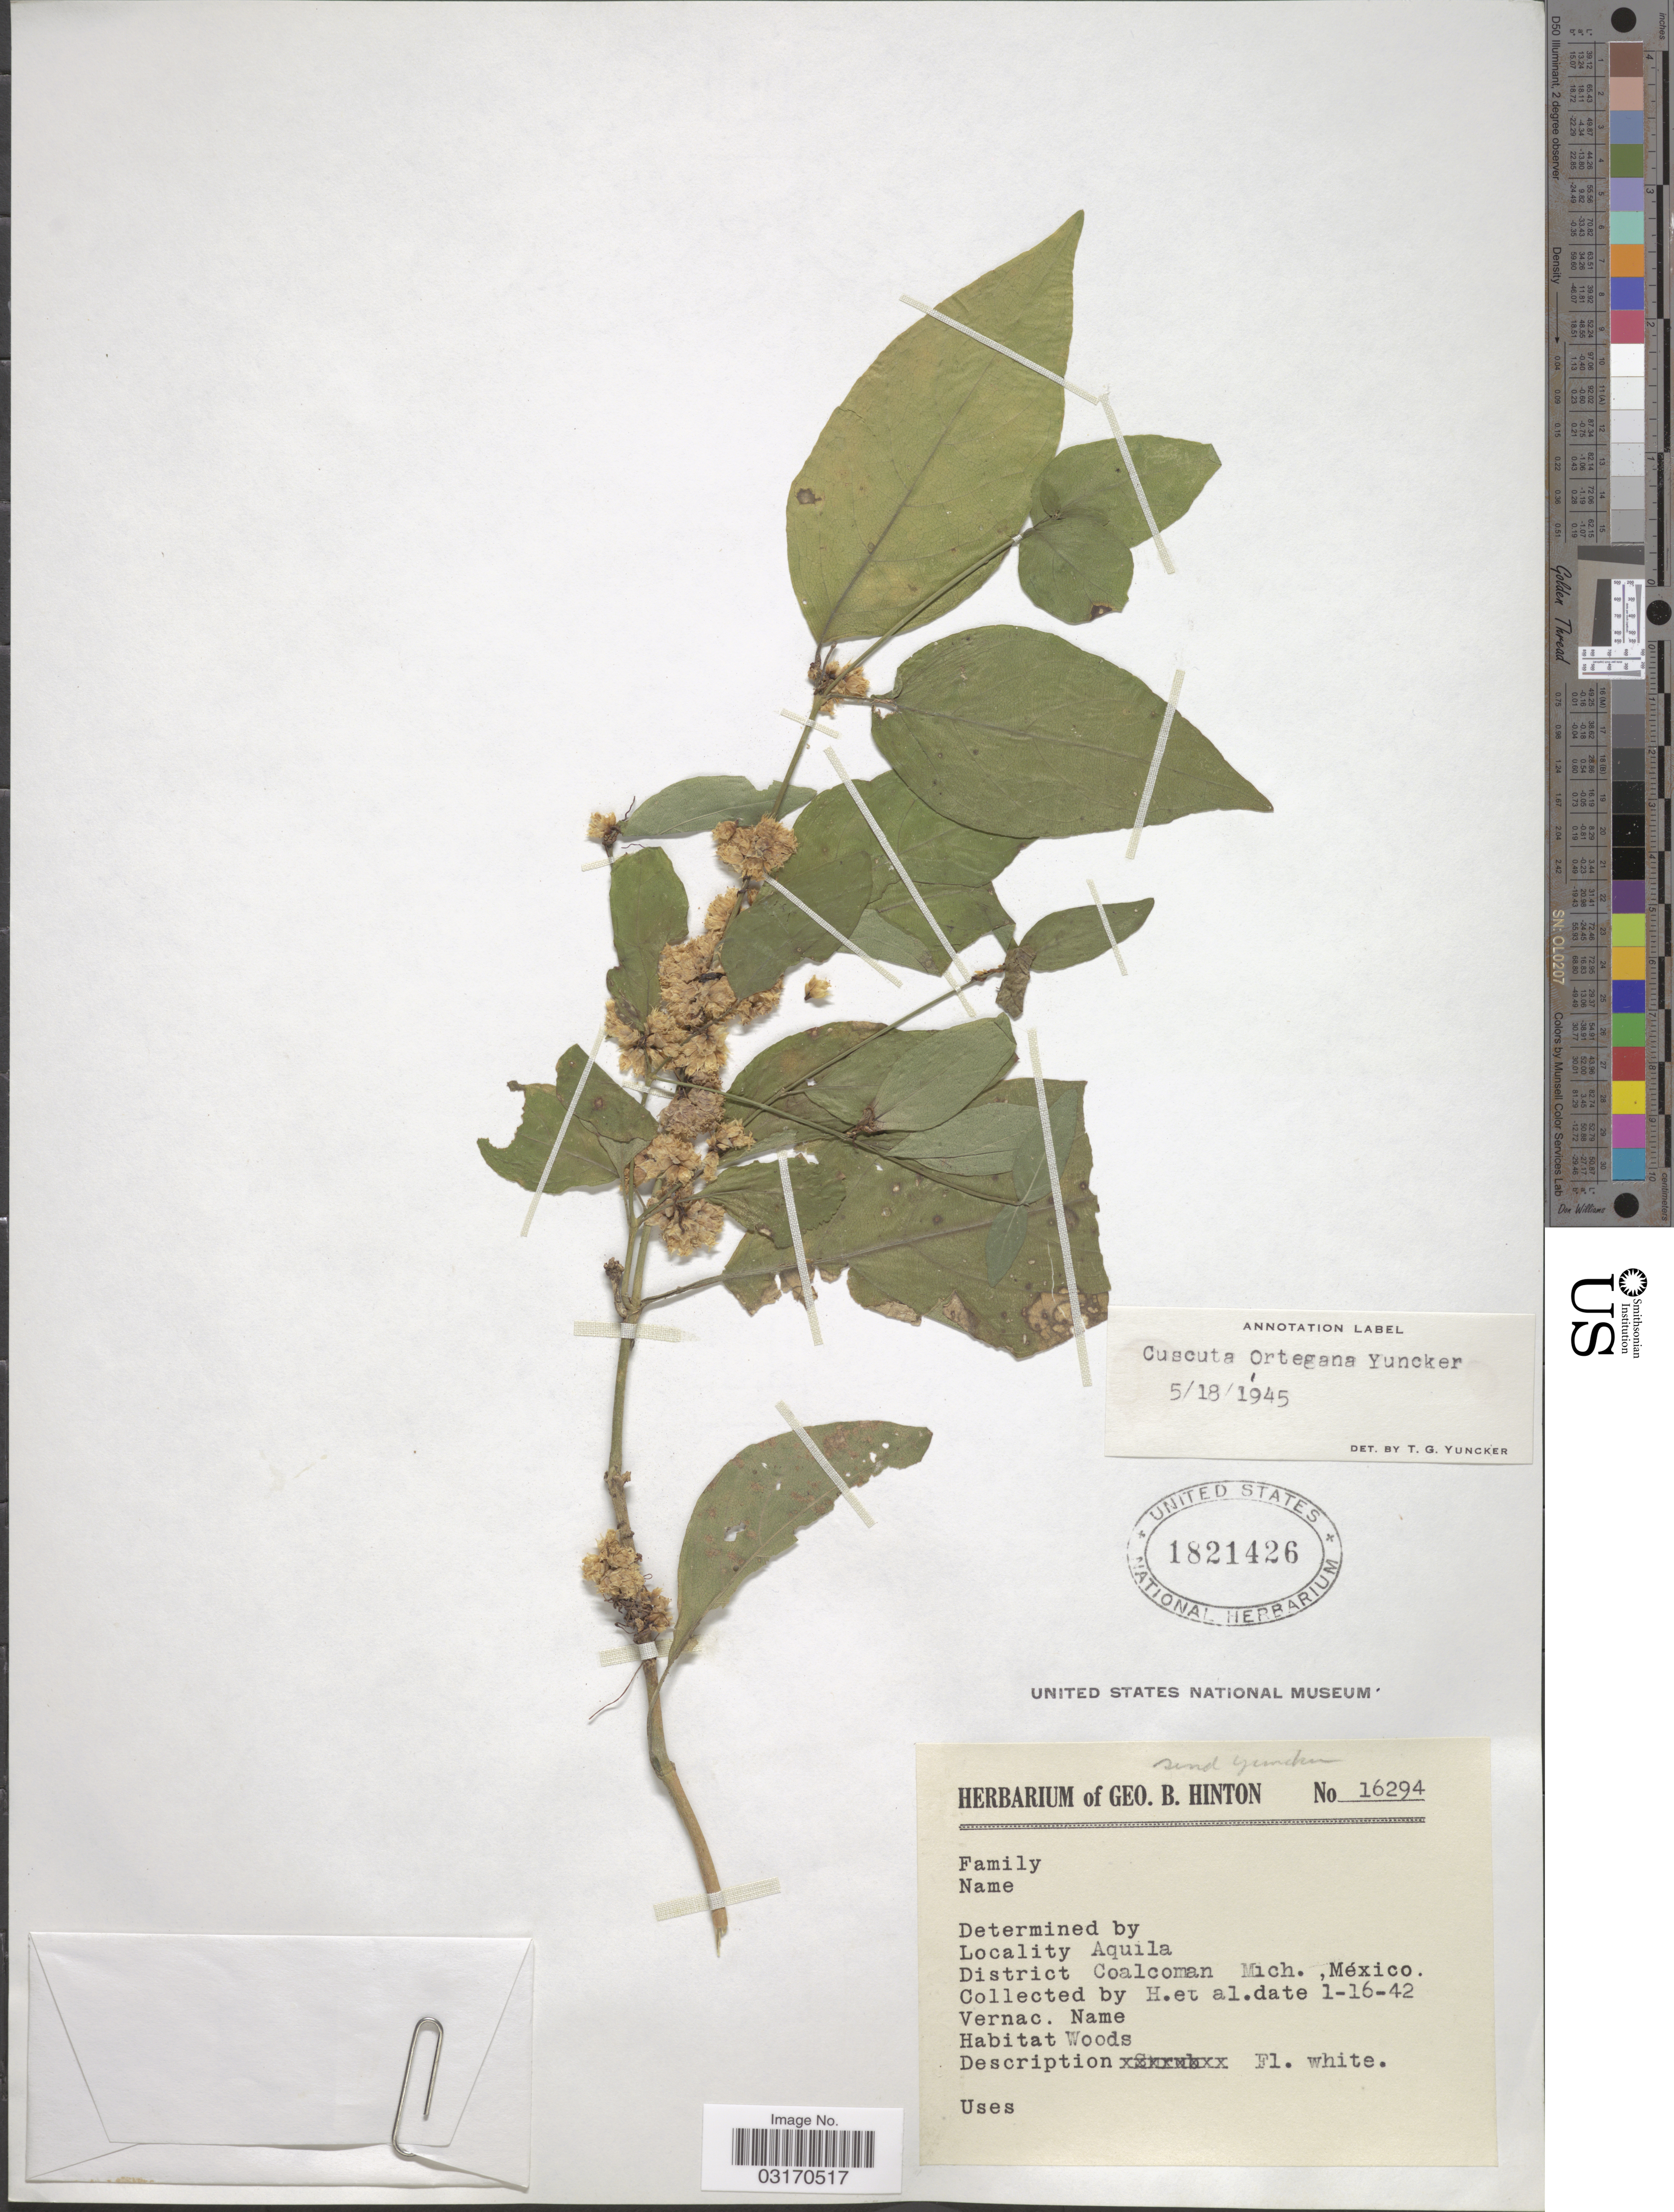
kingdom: Plantae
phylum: Tracheophyta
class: Magnoliopsida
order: Solanales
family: Convolvulaceae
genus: Cuscuta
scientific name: Cuscuta ortegana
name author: Yunck.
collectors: G. B. Hinton & et al.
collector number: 16294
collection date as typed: Transcribed d/m/y: 16/1/42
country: Mexico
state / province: Michoacán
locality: Aquila, District Coalcoman.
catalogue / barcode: US 1821426